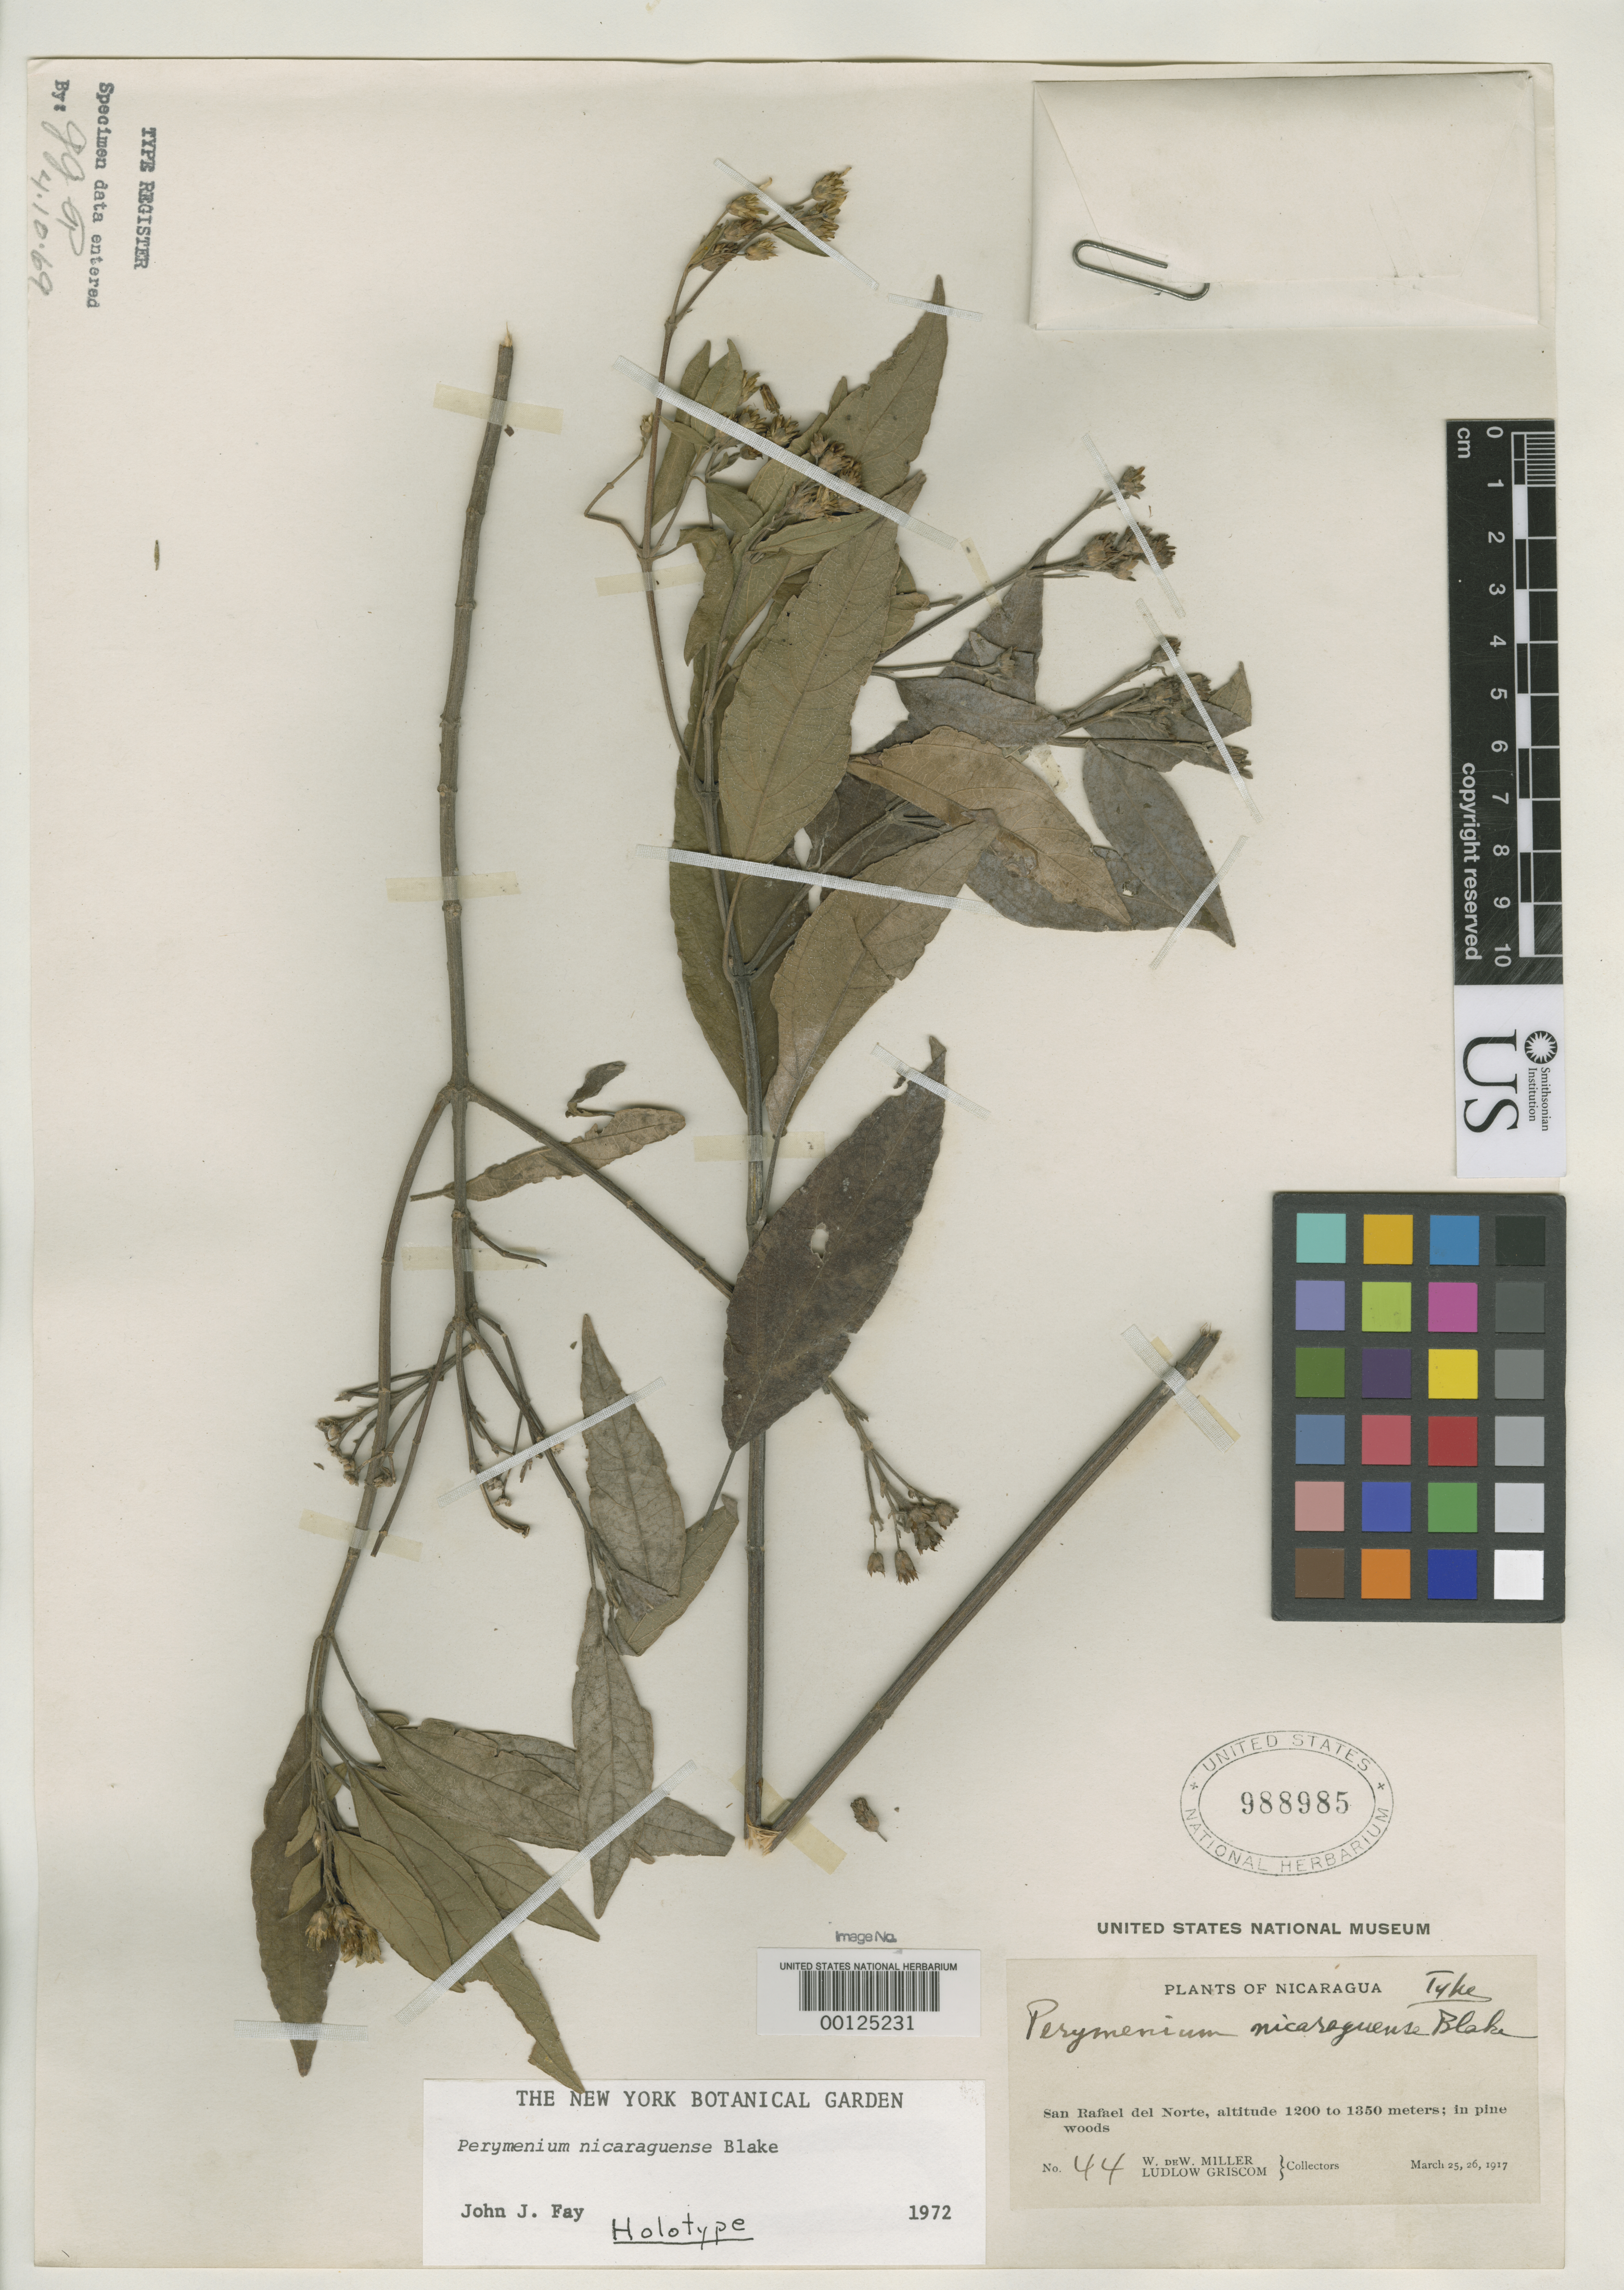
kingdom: Plantae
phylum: Tracheophyta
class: Magnoliopsida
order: Asterales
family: Asteraceae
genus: Perymenium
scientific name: Perymenium nicaraguense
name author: S.F. Blake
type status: Holotype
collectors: W. W. Miller & L. Griscom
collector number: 44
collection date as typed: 25 Mar 1917 or 26 Mar 1917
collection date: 1917-03-25 or 1917-03-26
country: Nicaragua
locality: San Rafael del Norte.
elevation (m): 1200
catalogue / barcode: US 988985